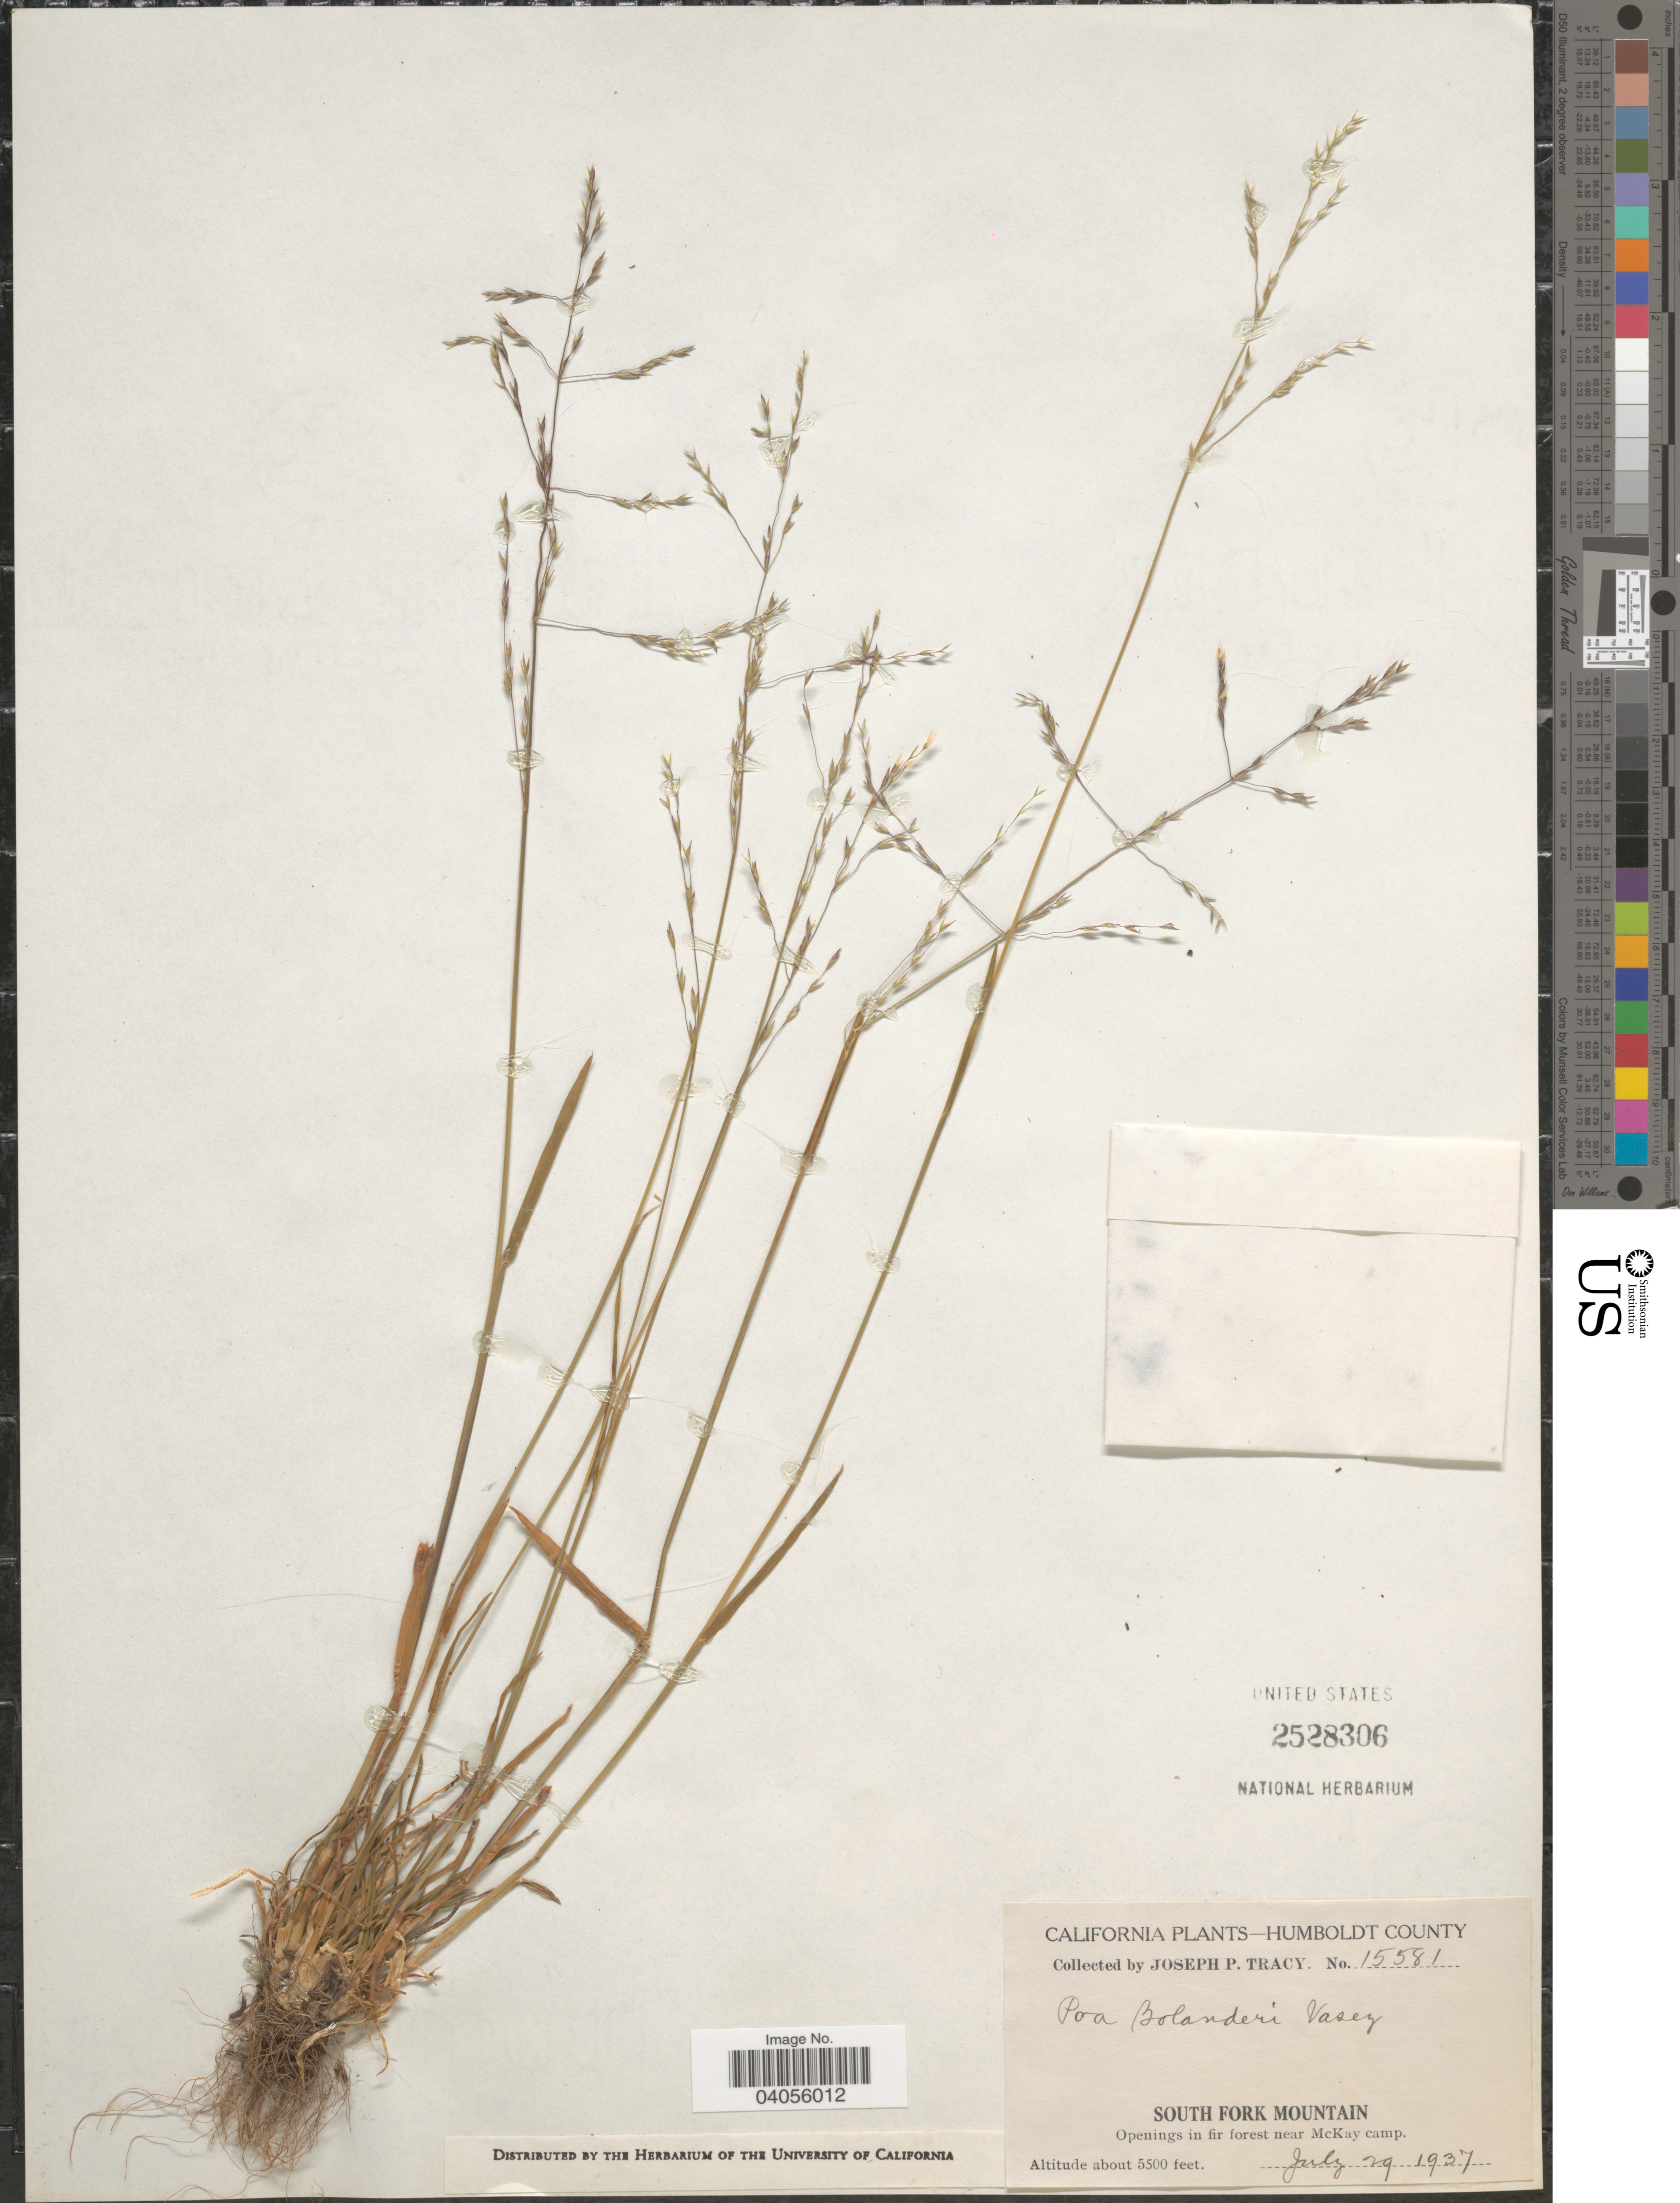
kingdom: Plantae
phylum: Tracheophyta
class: Liliopsida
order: Poales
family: Poaceae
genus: Poa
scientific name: Poa bolanderi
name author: Vasey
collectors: J. Tracy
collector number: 15581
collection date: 1937-07-29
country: United States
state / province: California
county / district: Humboldt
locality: Humboldt County. South Fork Mountain. Openings in fir forest near McKay camp.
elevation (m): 1676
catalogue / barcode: US 2528306